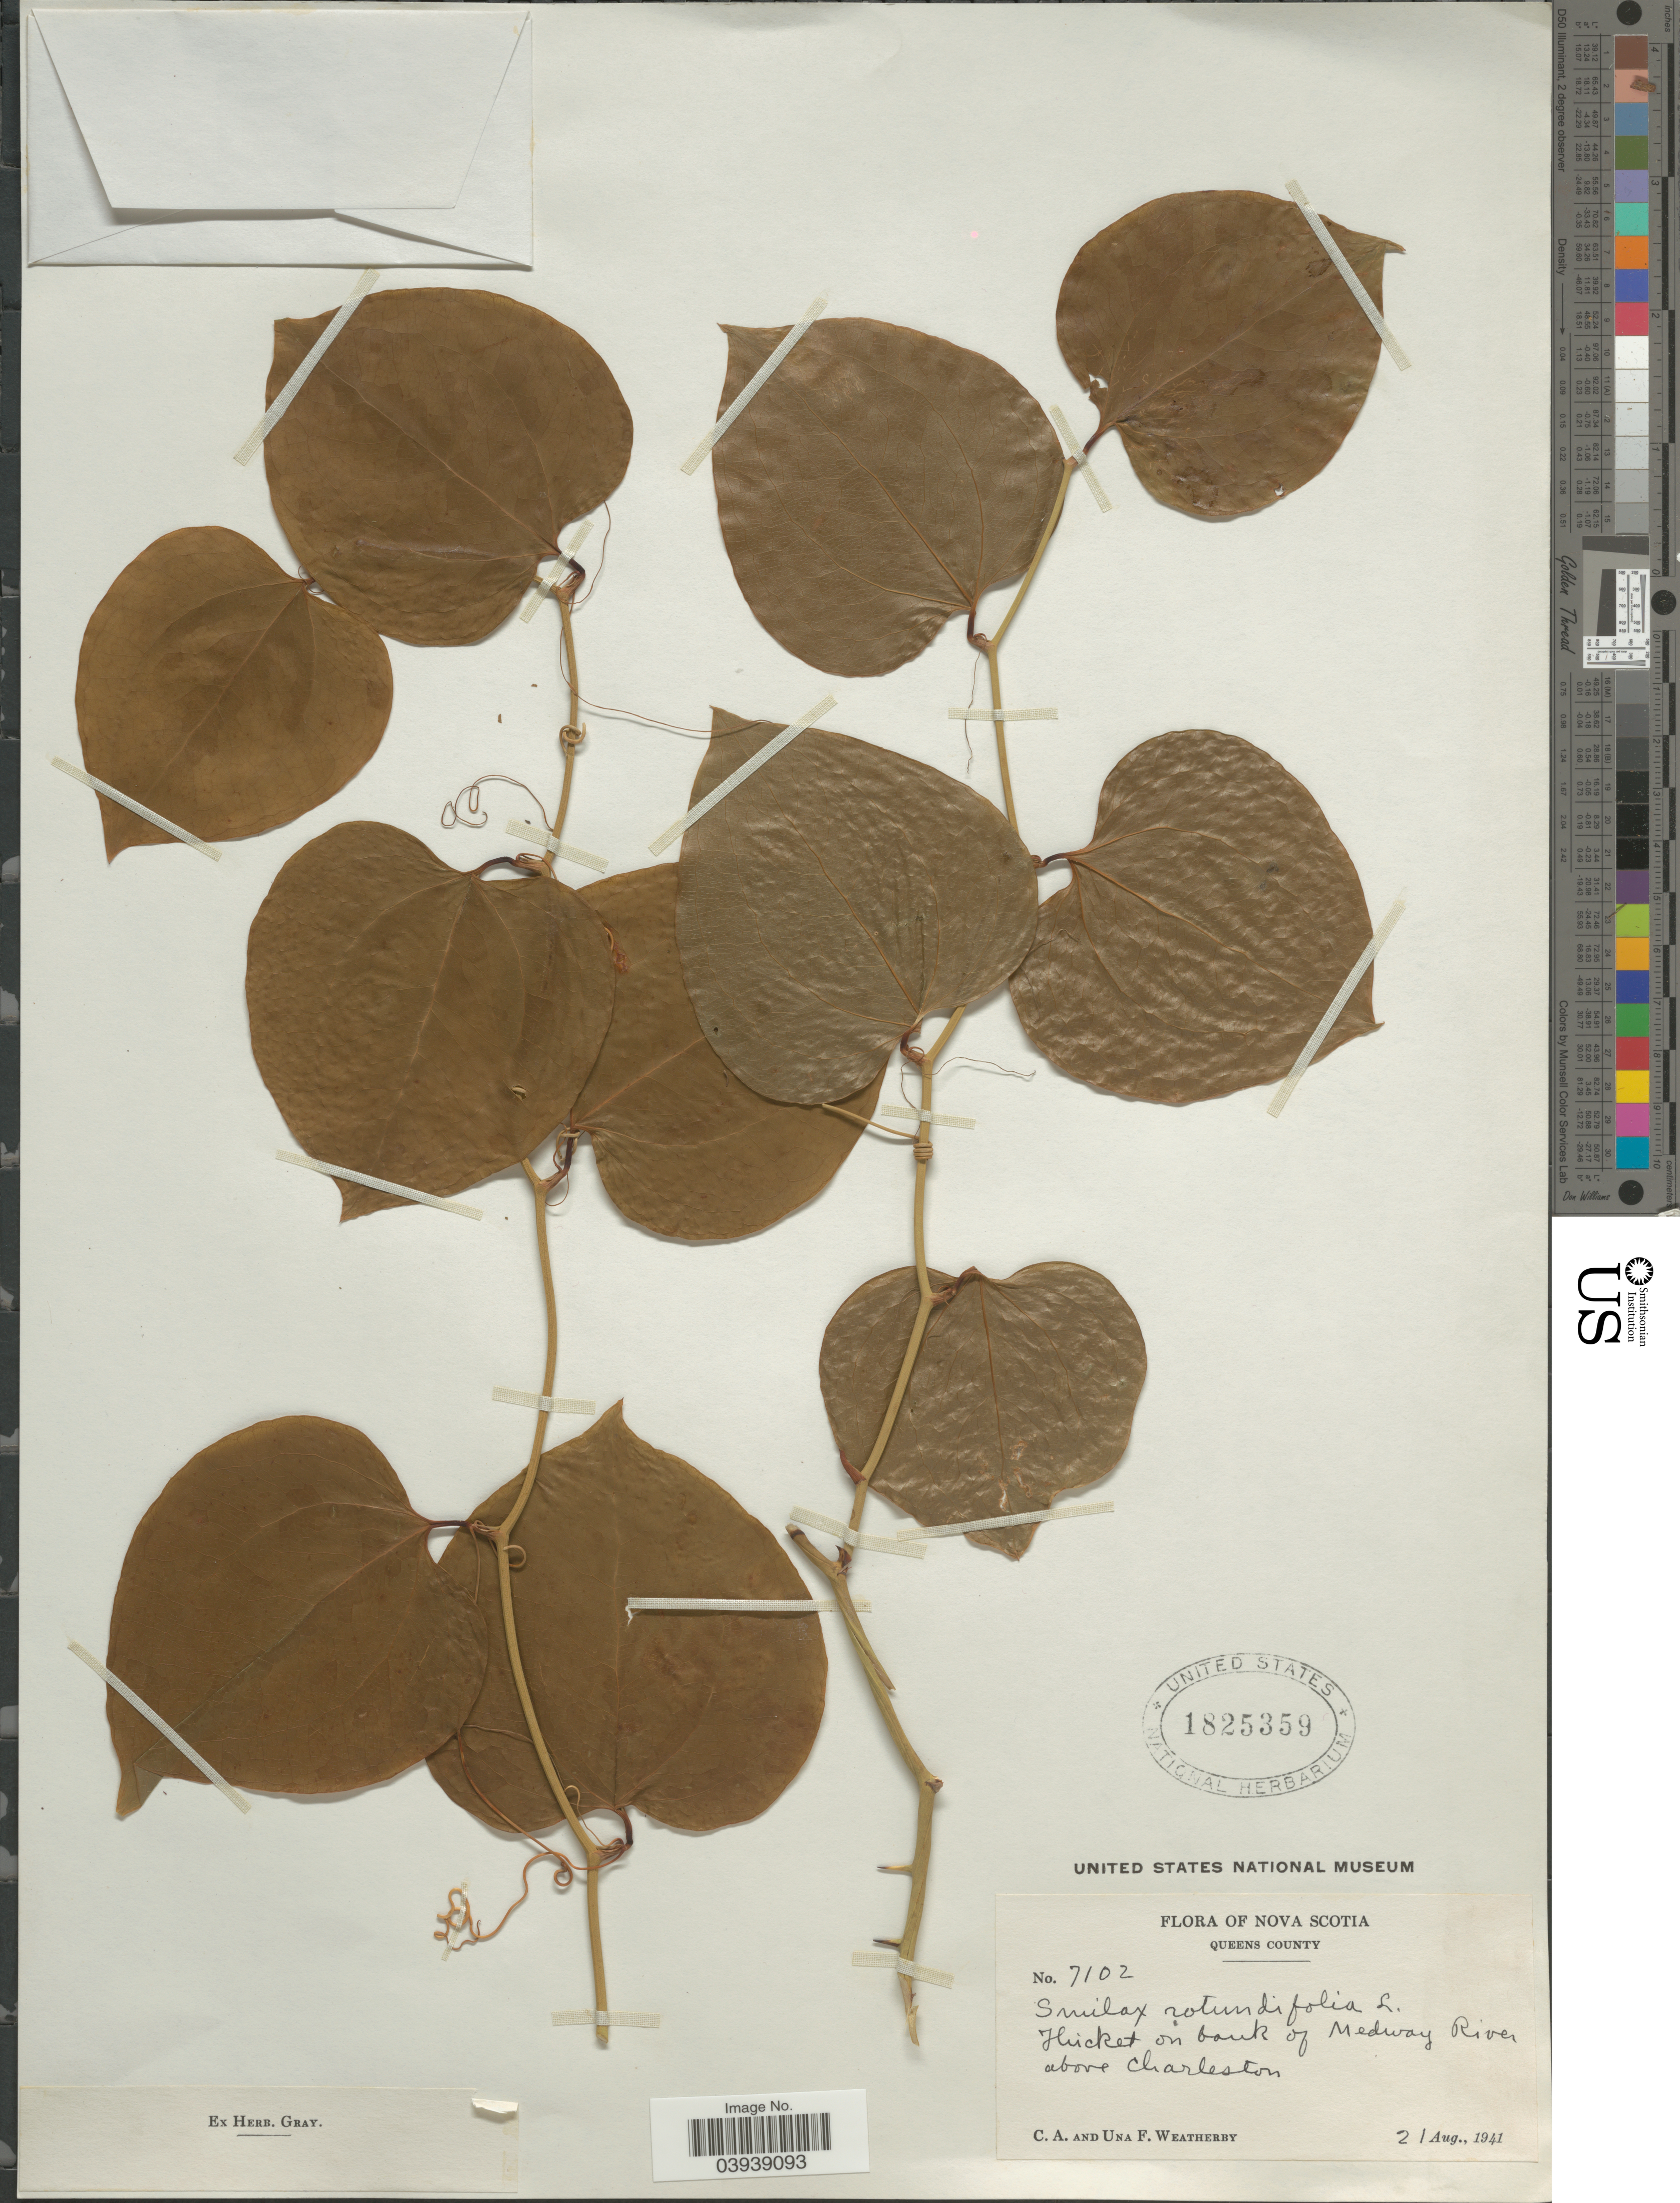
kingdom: Plantae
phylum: Tracheophyta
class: Liliopsida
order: Liliales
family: Smilacaceae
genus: Smilax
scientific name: Smilax rotundifolia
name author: L.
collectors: C. A. Weatherby & U. Weatherby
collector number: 7102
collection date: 1941-08-21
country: Canada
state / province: Nova Scotia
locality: Queens County. Thicket on bank of Medway River above Charleston.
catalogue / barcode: US 1825359